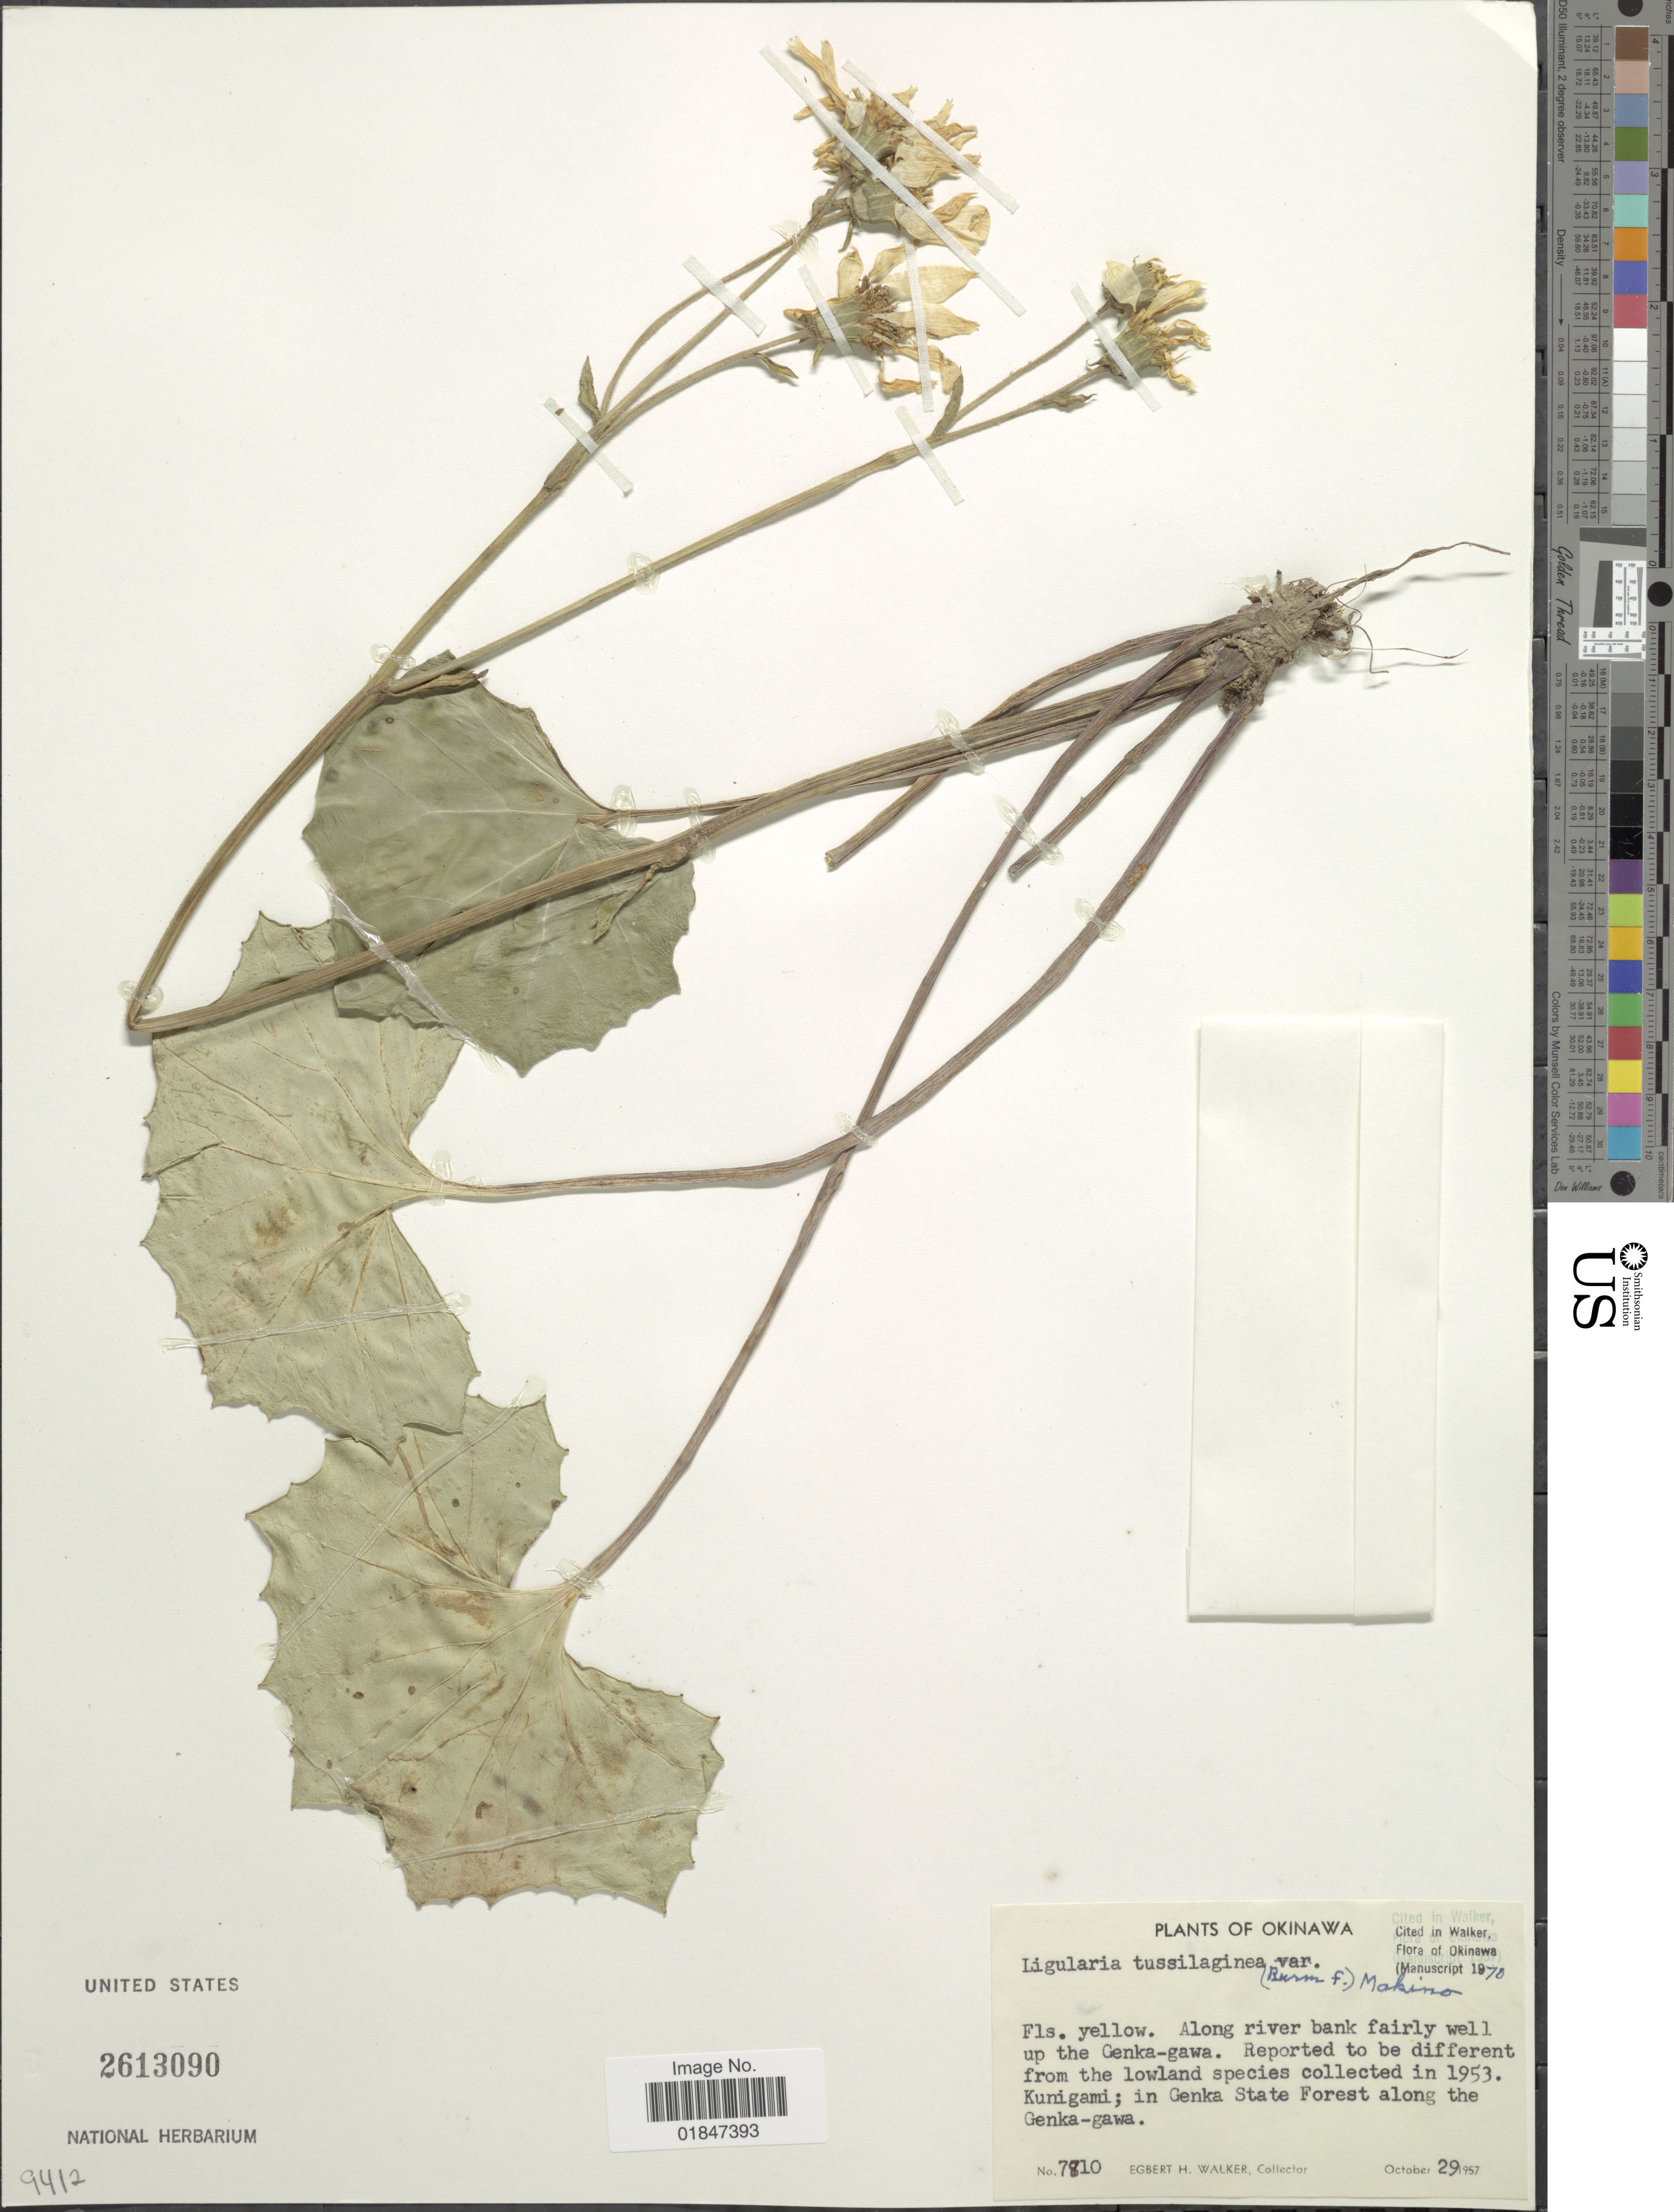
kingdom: Plantae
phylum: Tracheophyta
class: Magnoliopsida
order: Asterales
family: Asteraceae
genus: Farfugium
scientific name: Farfugium japonicum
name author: (L.) Kitam.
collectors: E. H. Walker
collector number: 7810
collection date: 1957-10-29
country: Japan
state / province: Okinawa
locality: Along river bank fairly well up the Genka-gawa.Kunigami; in Genka State Forrest along the Genka-gawa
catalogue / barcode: US 2613090